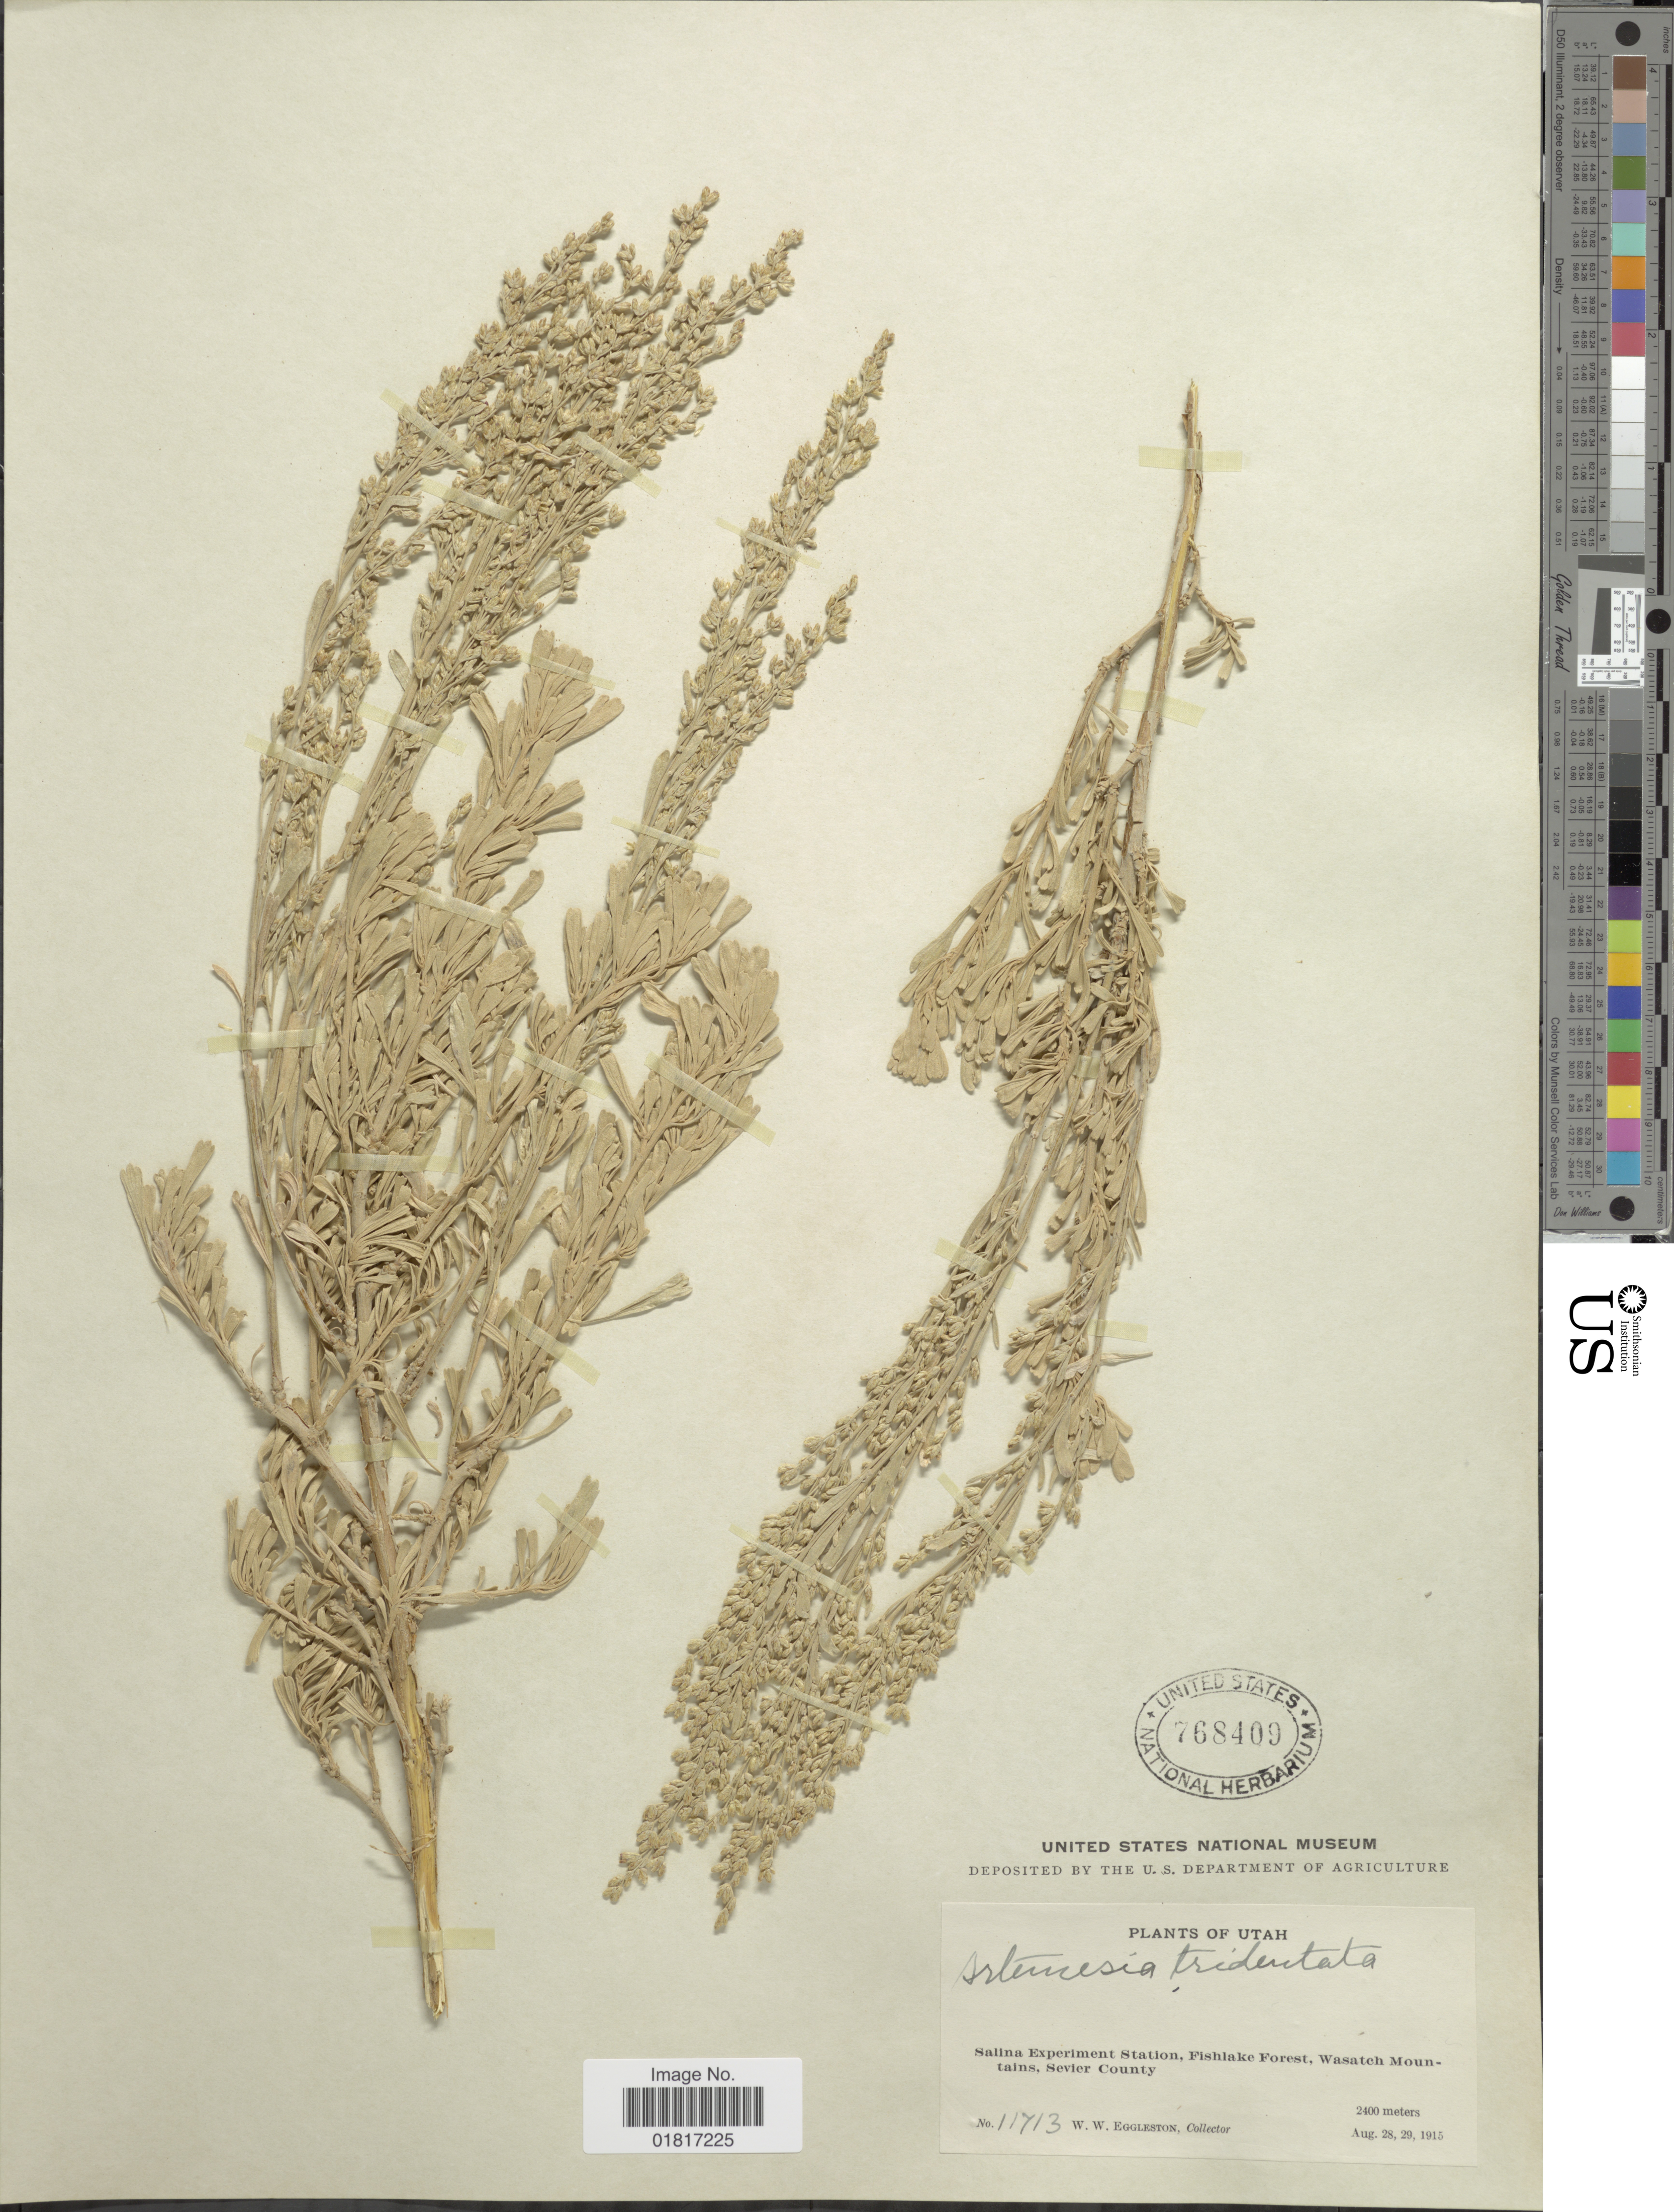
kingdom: Plantae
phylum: Tracheophyta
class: Magnoliopsida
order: Asterales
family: Asteraceae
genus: Artemisia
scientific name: Artemisia tridentata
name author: Nutt.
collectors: W. W. Eggleston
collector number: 11713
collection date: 1915-08-28/1915-08-29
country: United States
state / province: Utah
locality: Salina Experiment Station, Fishlake Forest, Waatch Mountains, Sevier County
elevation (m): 2400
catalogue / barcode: US 768409